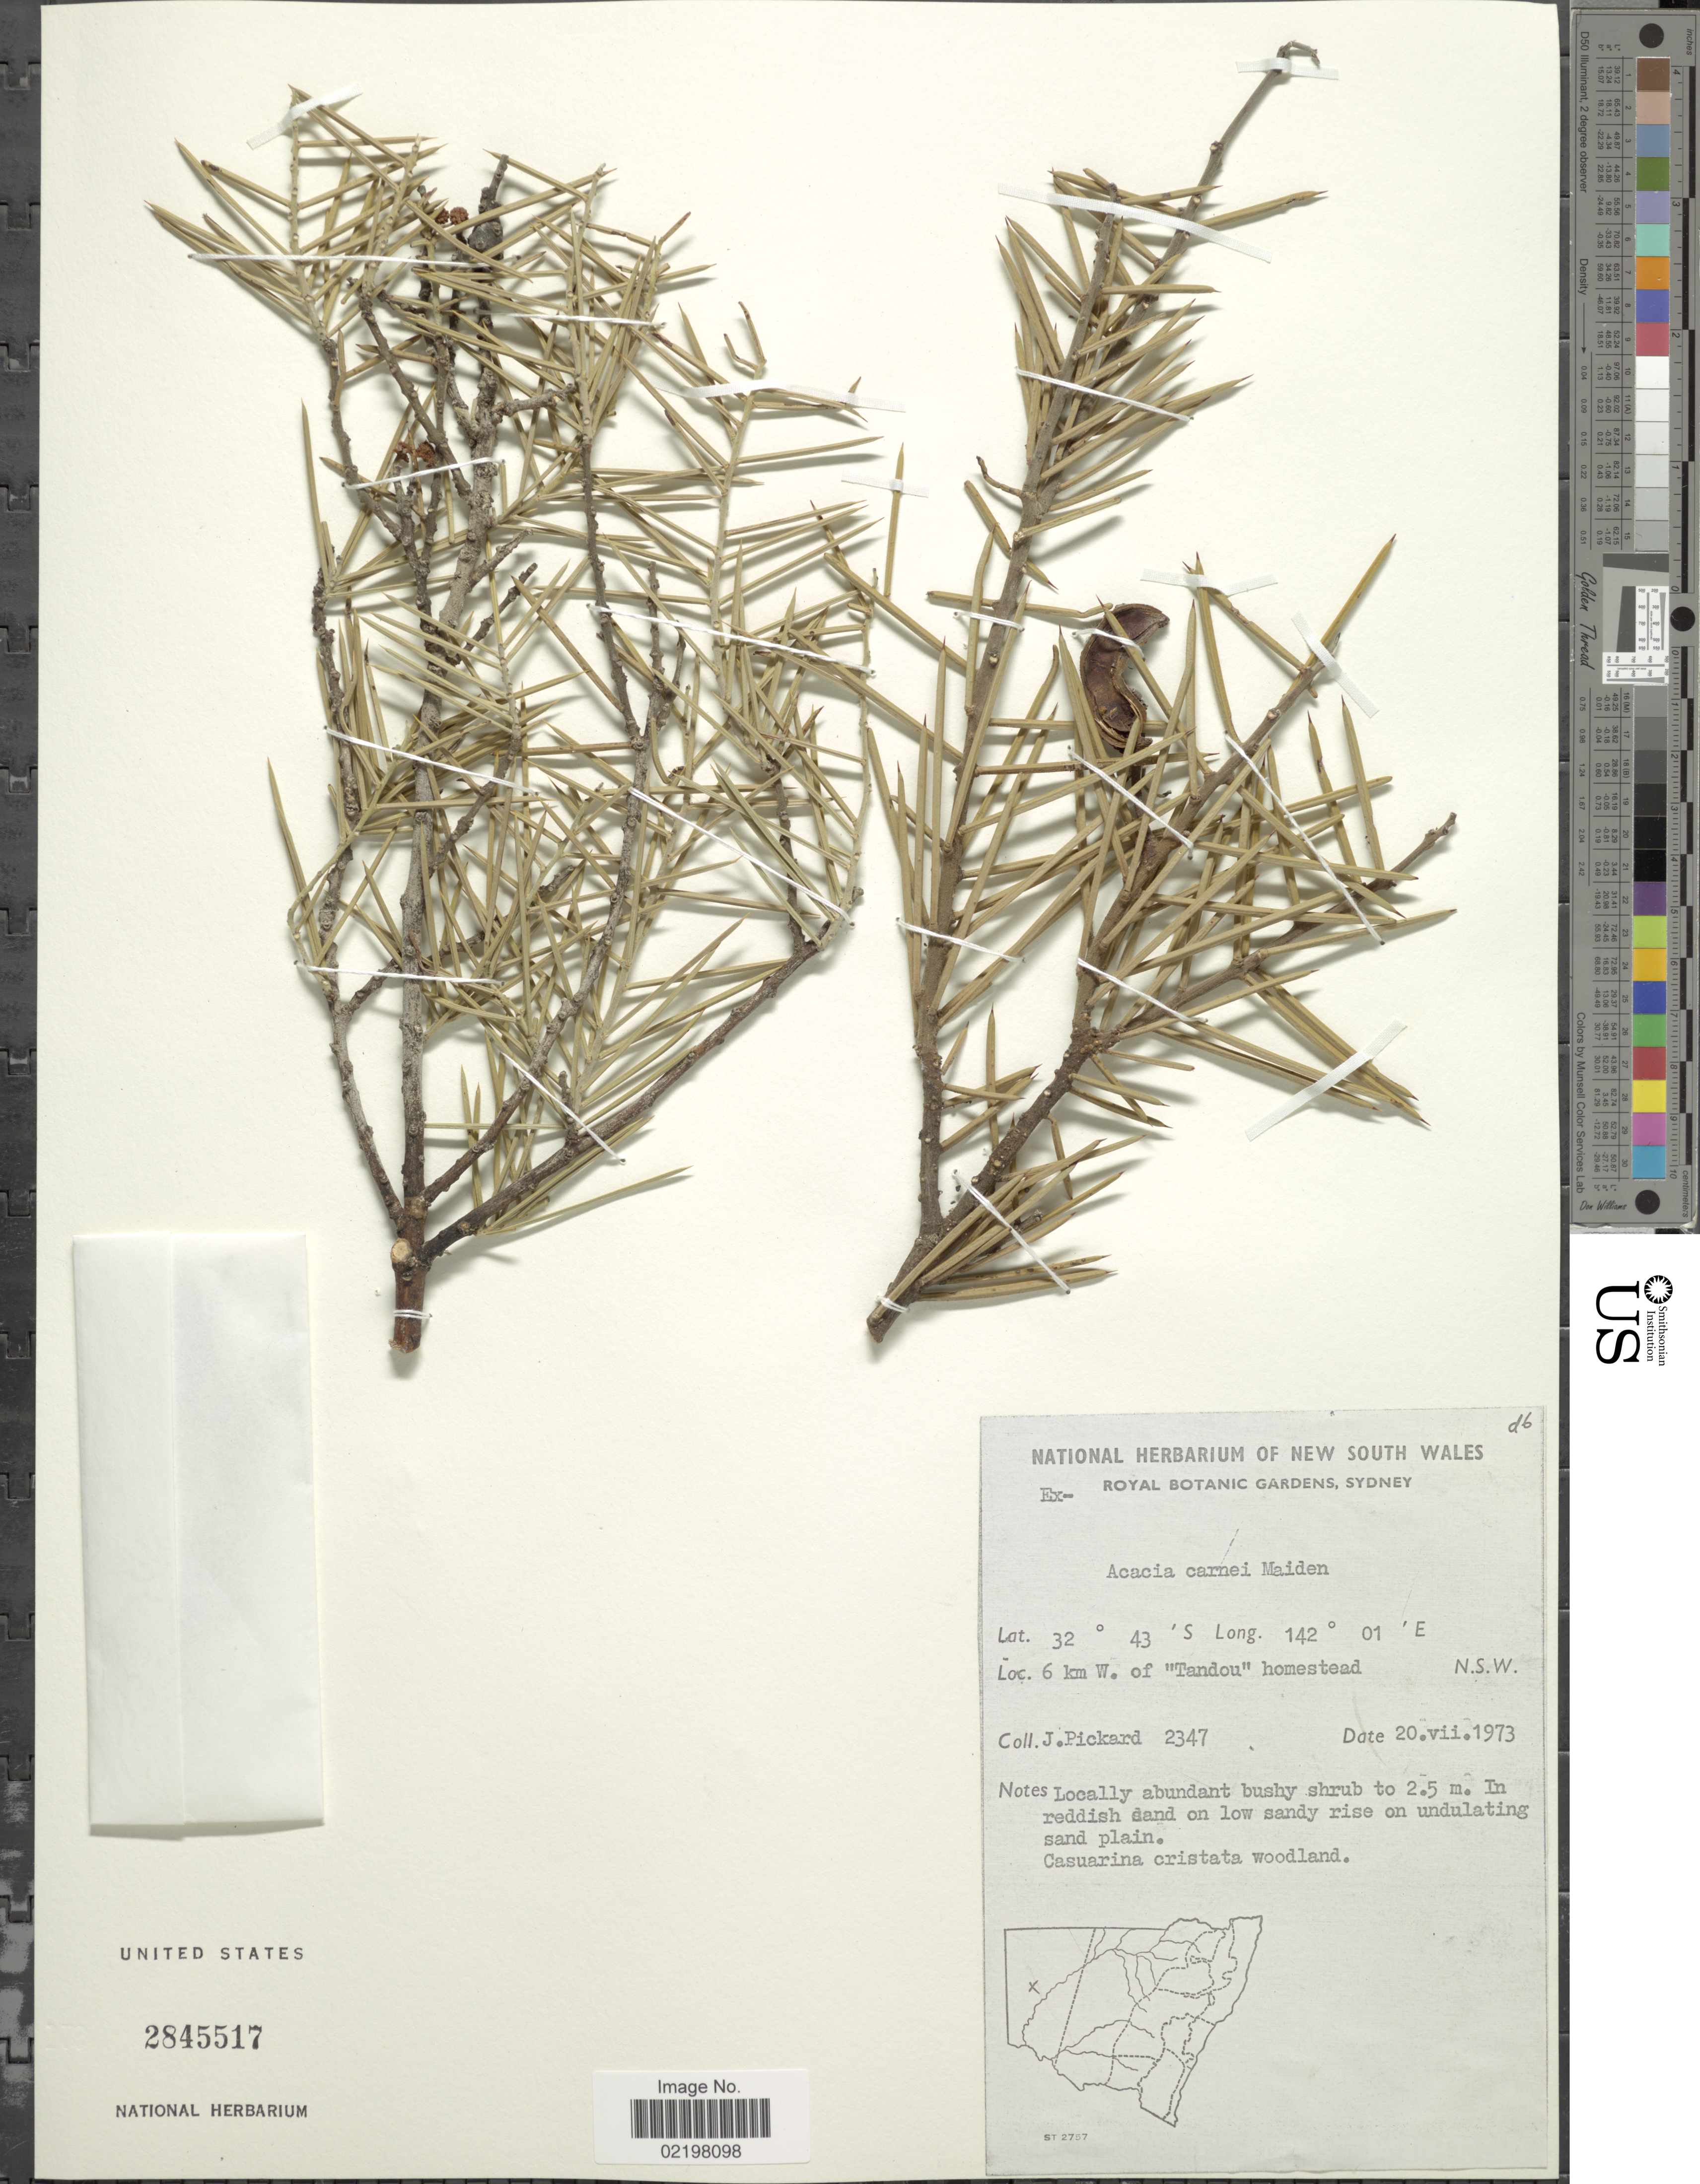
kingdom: Plantae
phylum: Tracheophyta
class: Magnoliopsida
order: Fabales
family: Fabaceae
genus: Acacia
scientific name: Acacia carnei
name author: Maiden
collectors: J. Pickard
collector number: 2347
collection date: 1973-07-20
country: Australia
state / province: New South Wales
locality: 6 km W. of "Tandou" homestead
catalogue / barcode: US 2845517